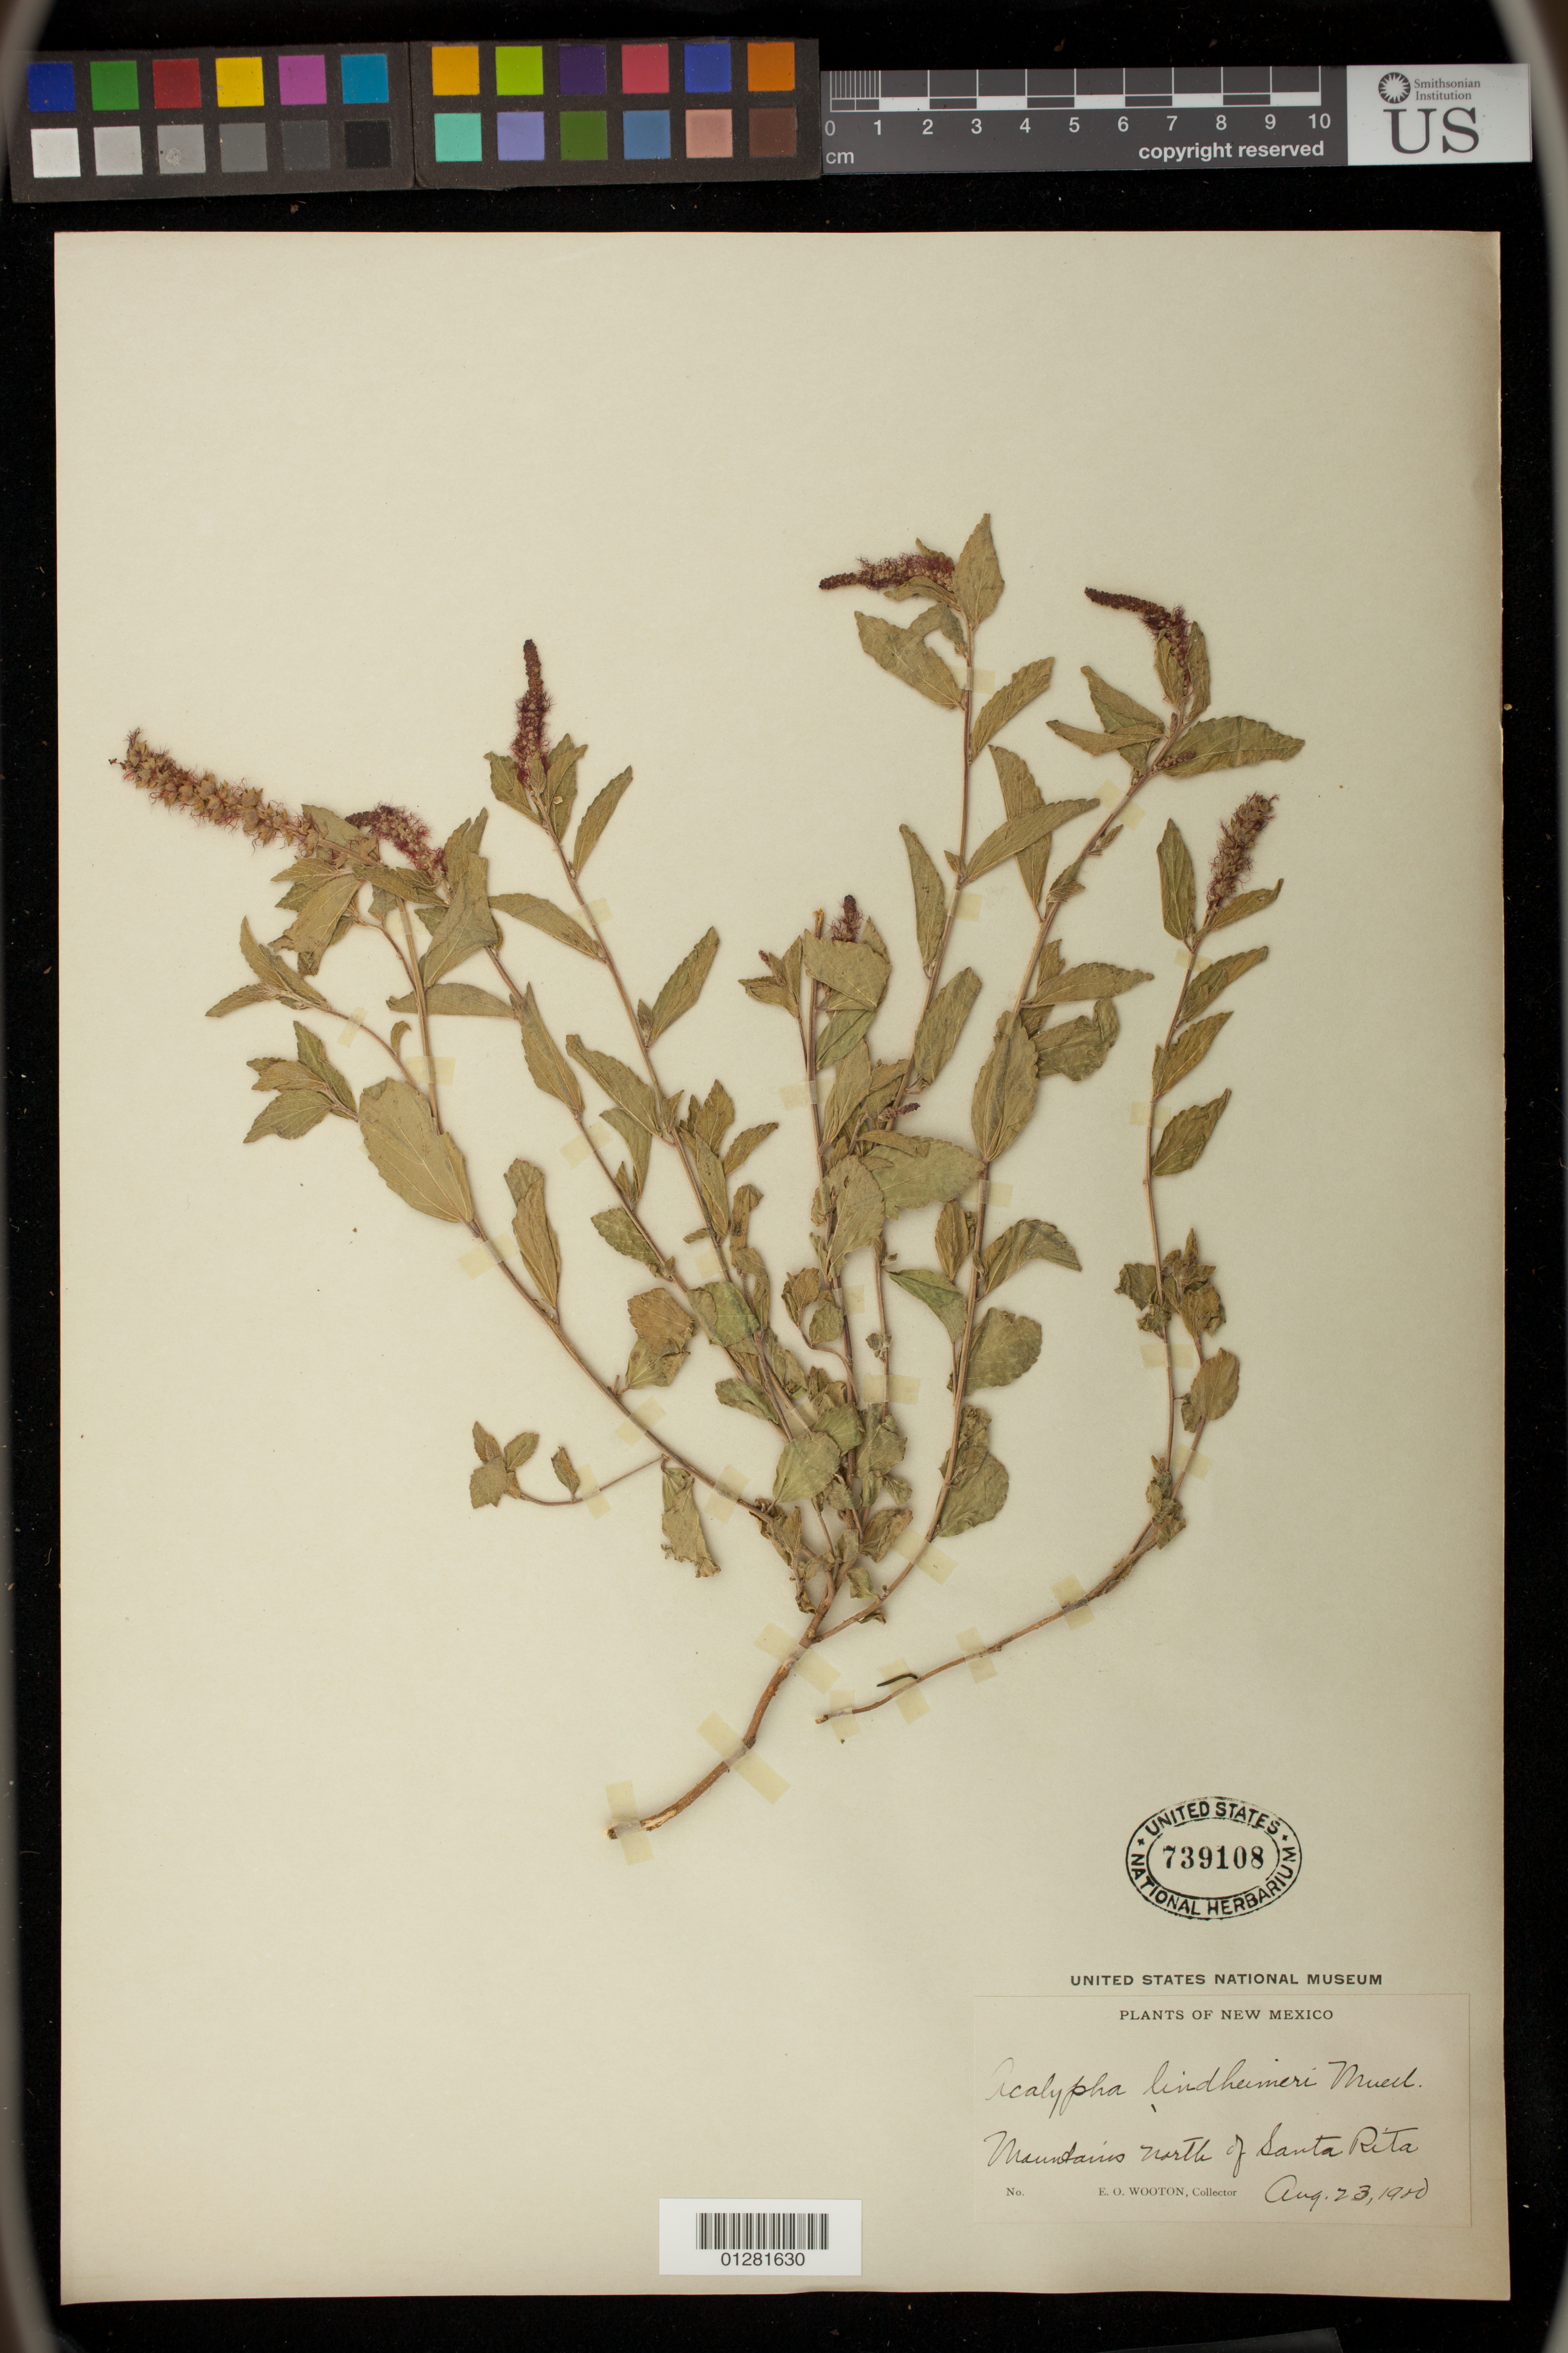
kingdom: Plantae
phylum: Tracheophyta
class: Magnoliopsida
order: Malpighiales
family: Euphorbiaceae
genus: Acalypha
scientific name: Acalypha lindheimeri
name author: Müll. Arg.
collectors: E. O. Wooton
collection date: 1900-08-23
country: United States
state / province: New Mexico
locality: Mountains north of Santa Rita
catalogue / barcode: US 739108